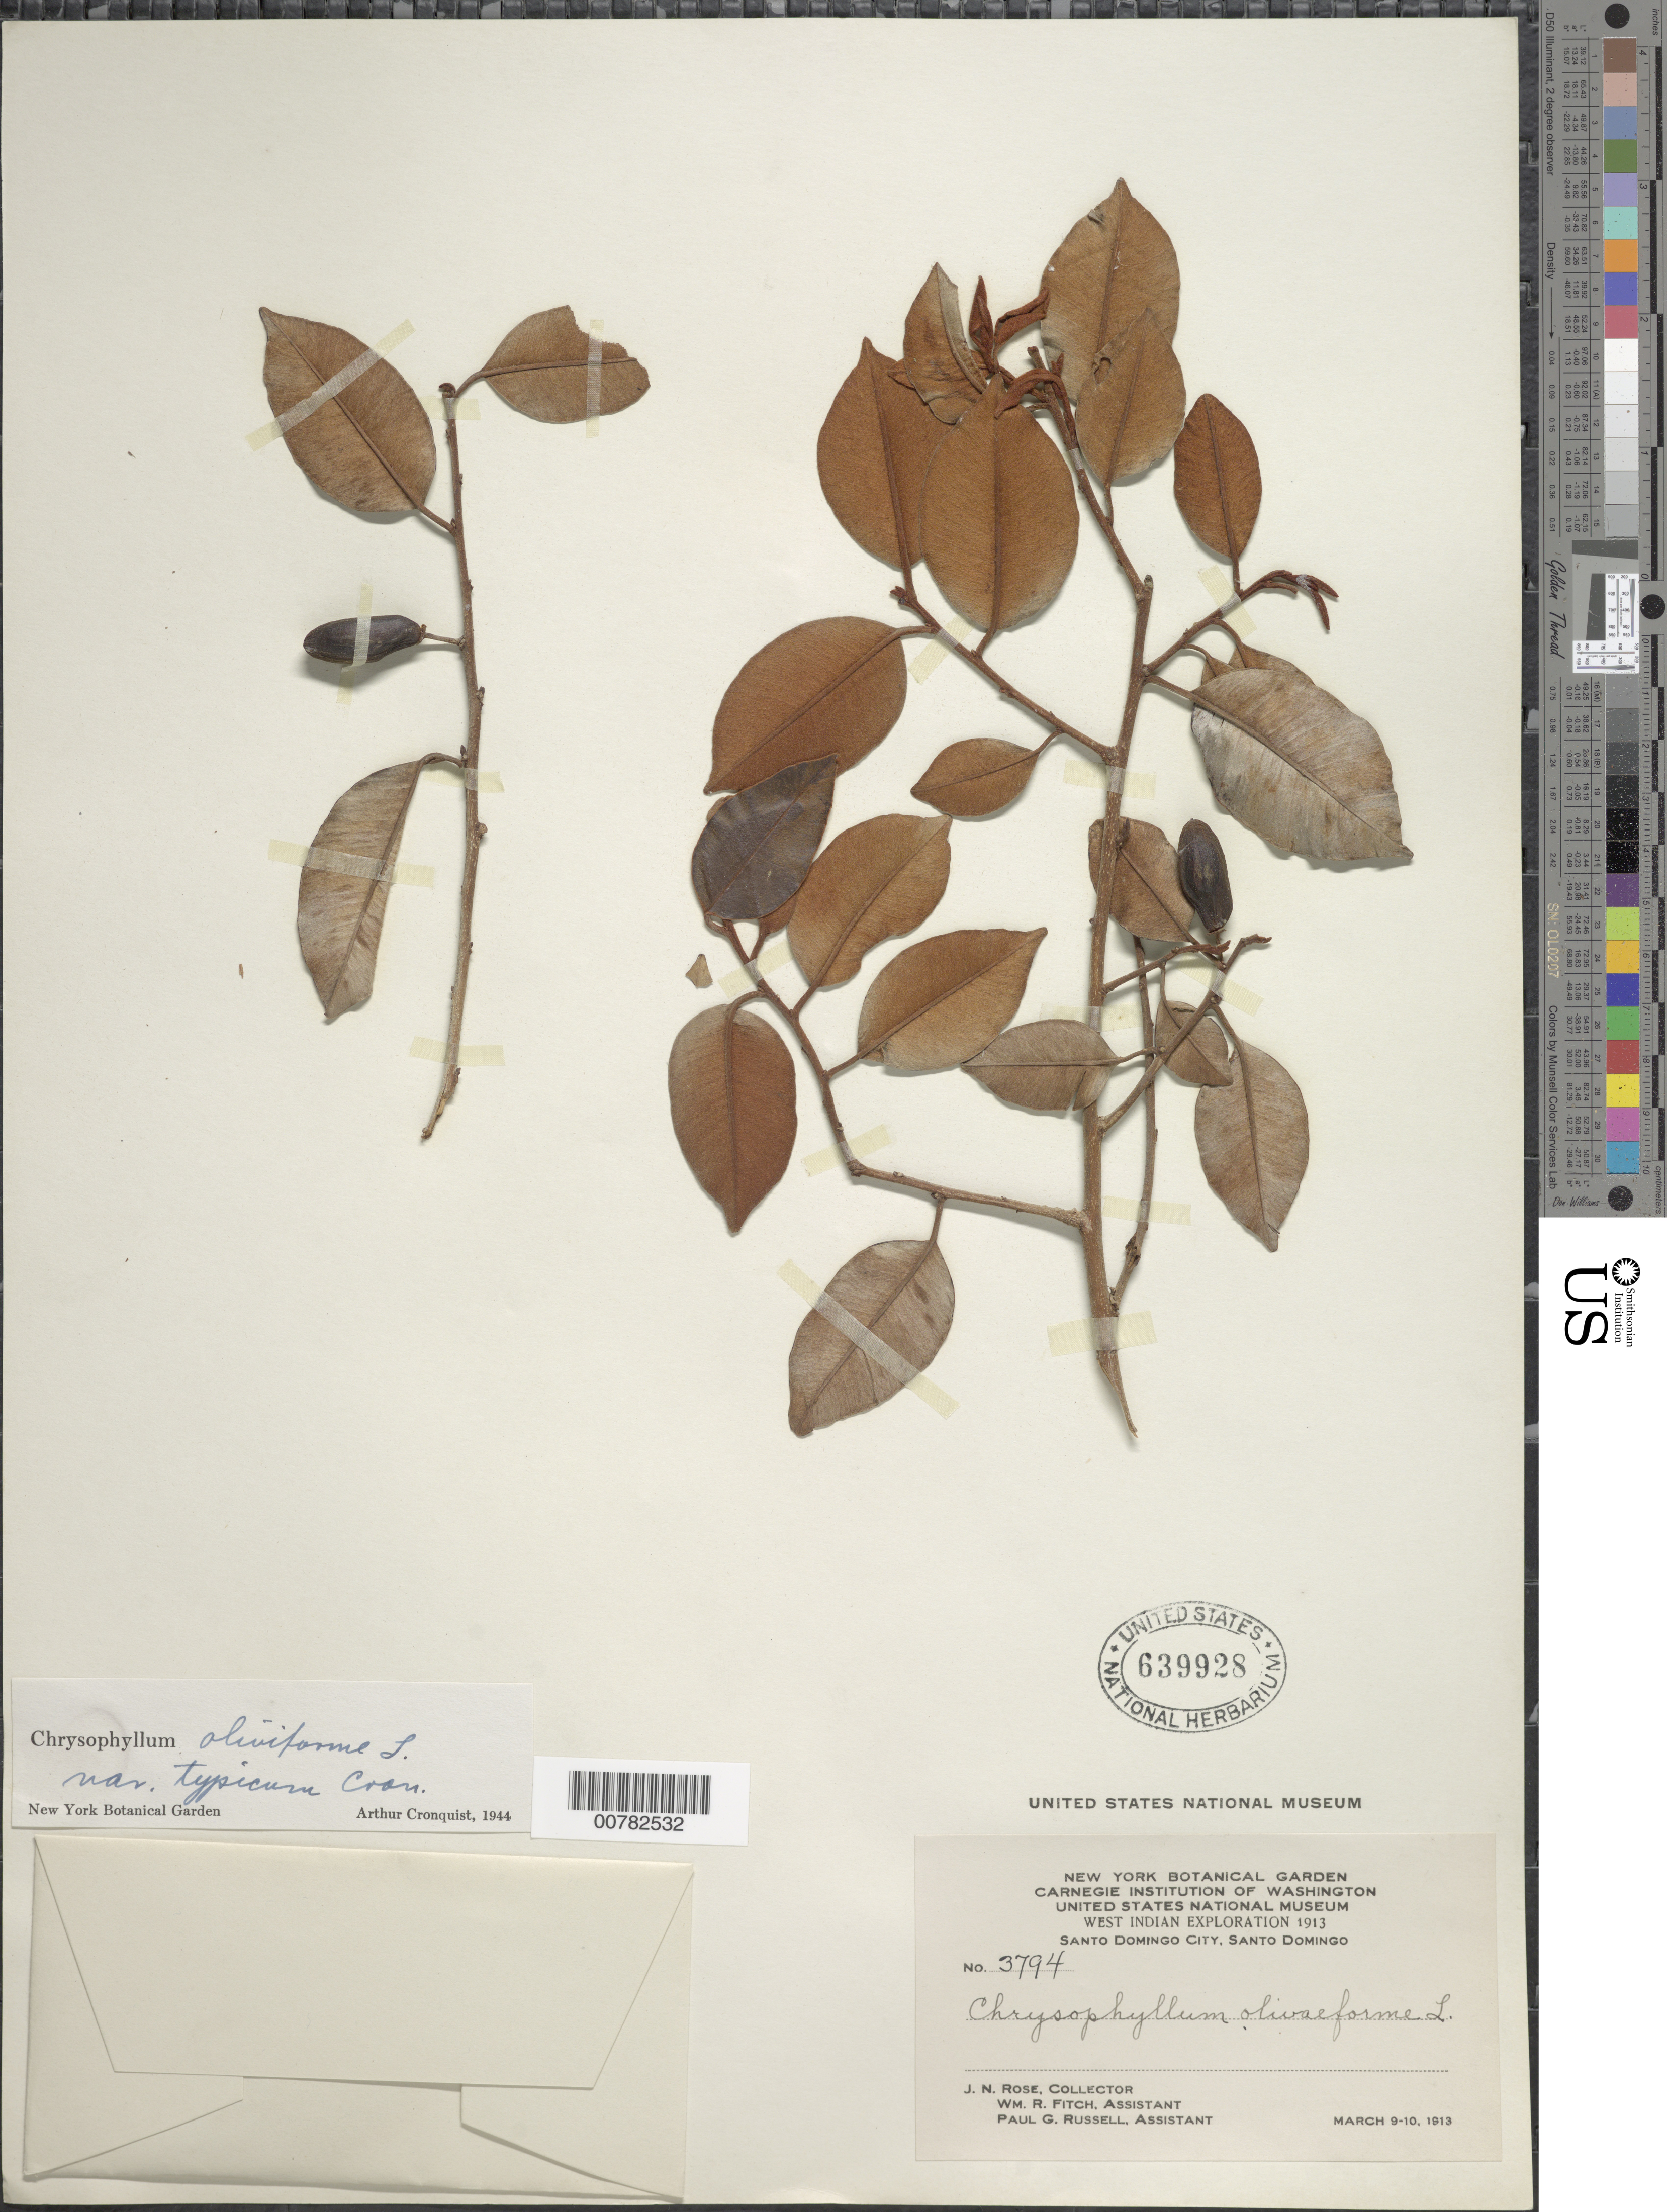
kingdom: Plantae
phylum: Tracheophyta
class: Magnoliopsida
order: Ericales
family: Sapotaceae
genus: Chrysophyllum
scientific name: Chrysophyllum oliviforme subsp. oliviforme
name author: L.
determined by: Cronquist, A. J.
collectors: J. N. Rose, W. R. Fitch & P. G. Russell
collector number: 3794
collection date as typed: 09 Mar 1913 to 10 Mar 1913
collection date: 1913-03-09/1913-03-10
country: Dominican Republic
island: Hispaniola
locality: Santo Domingo City.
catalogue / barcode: US 639928